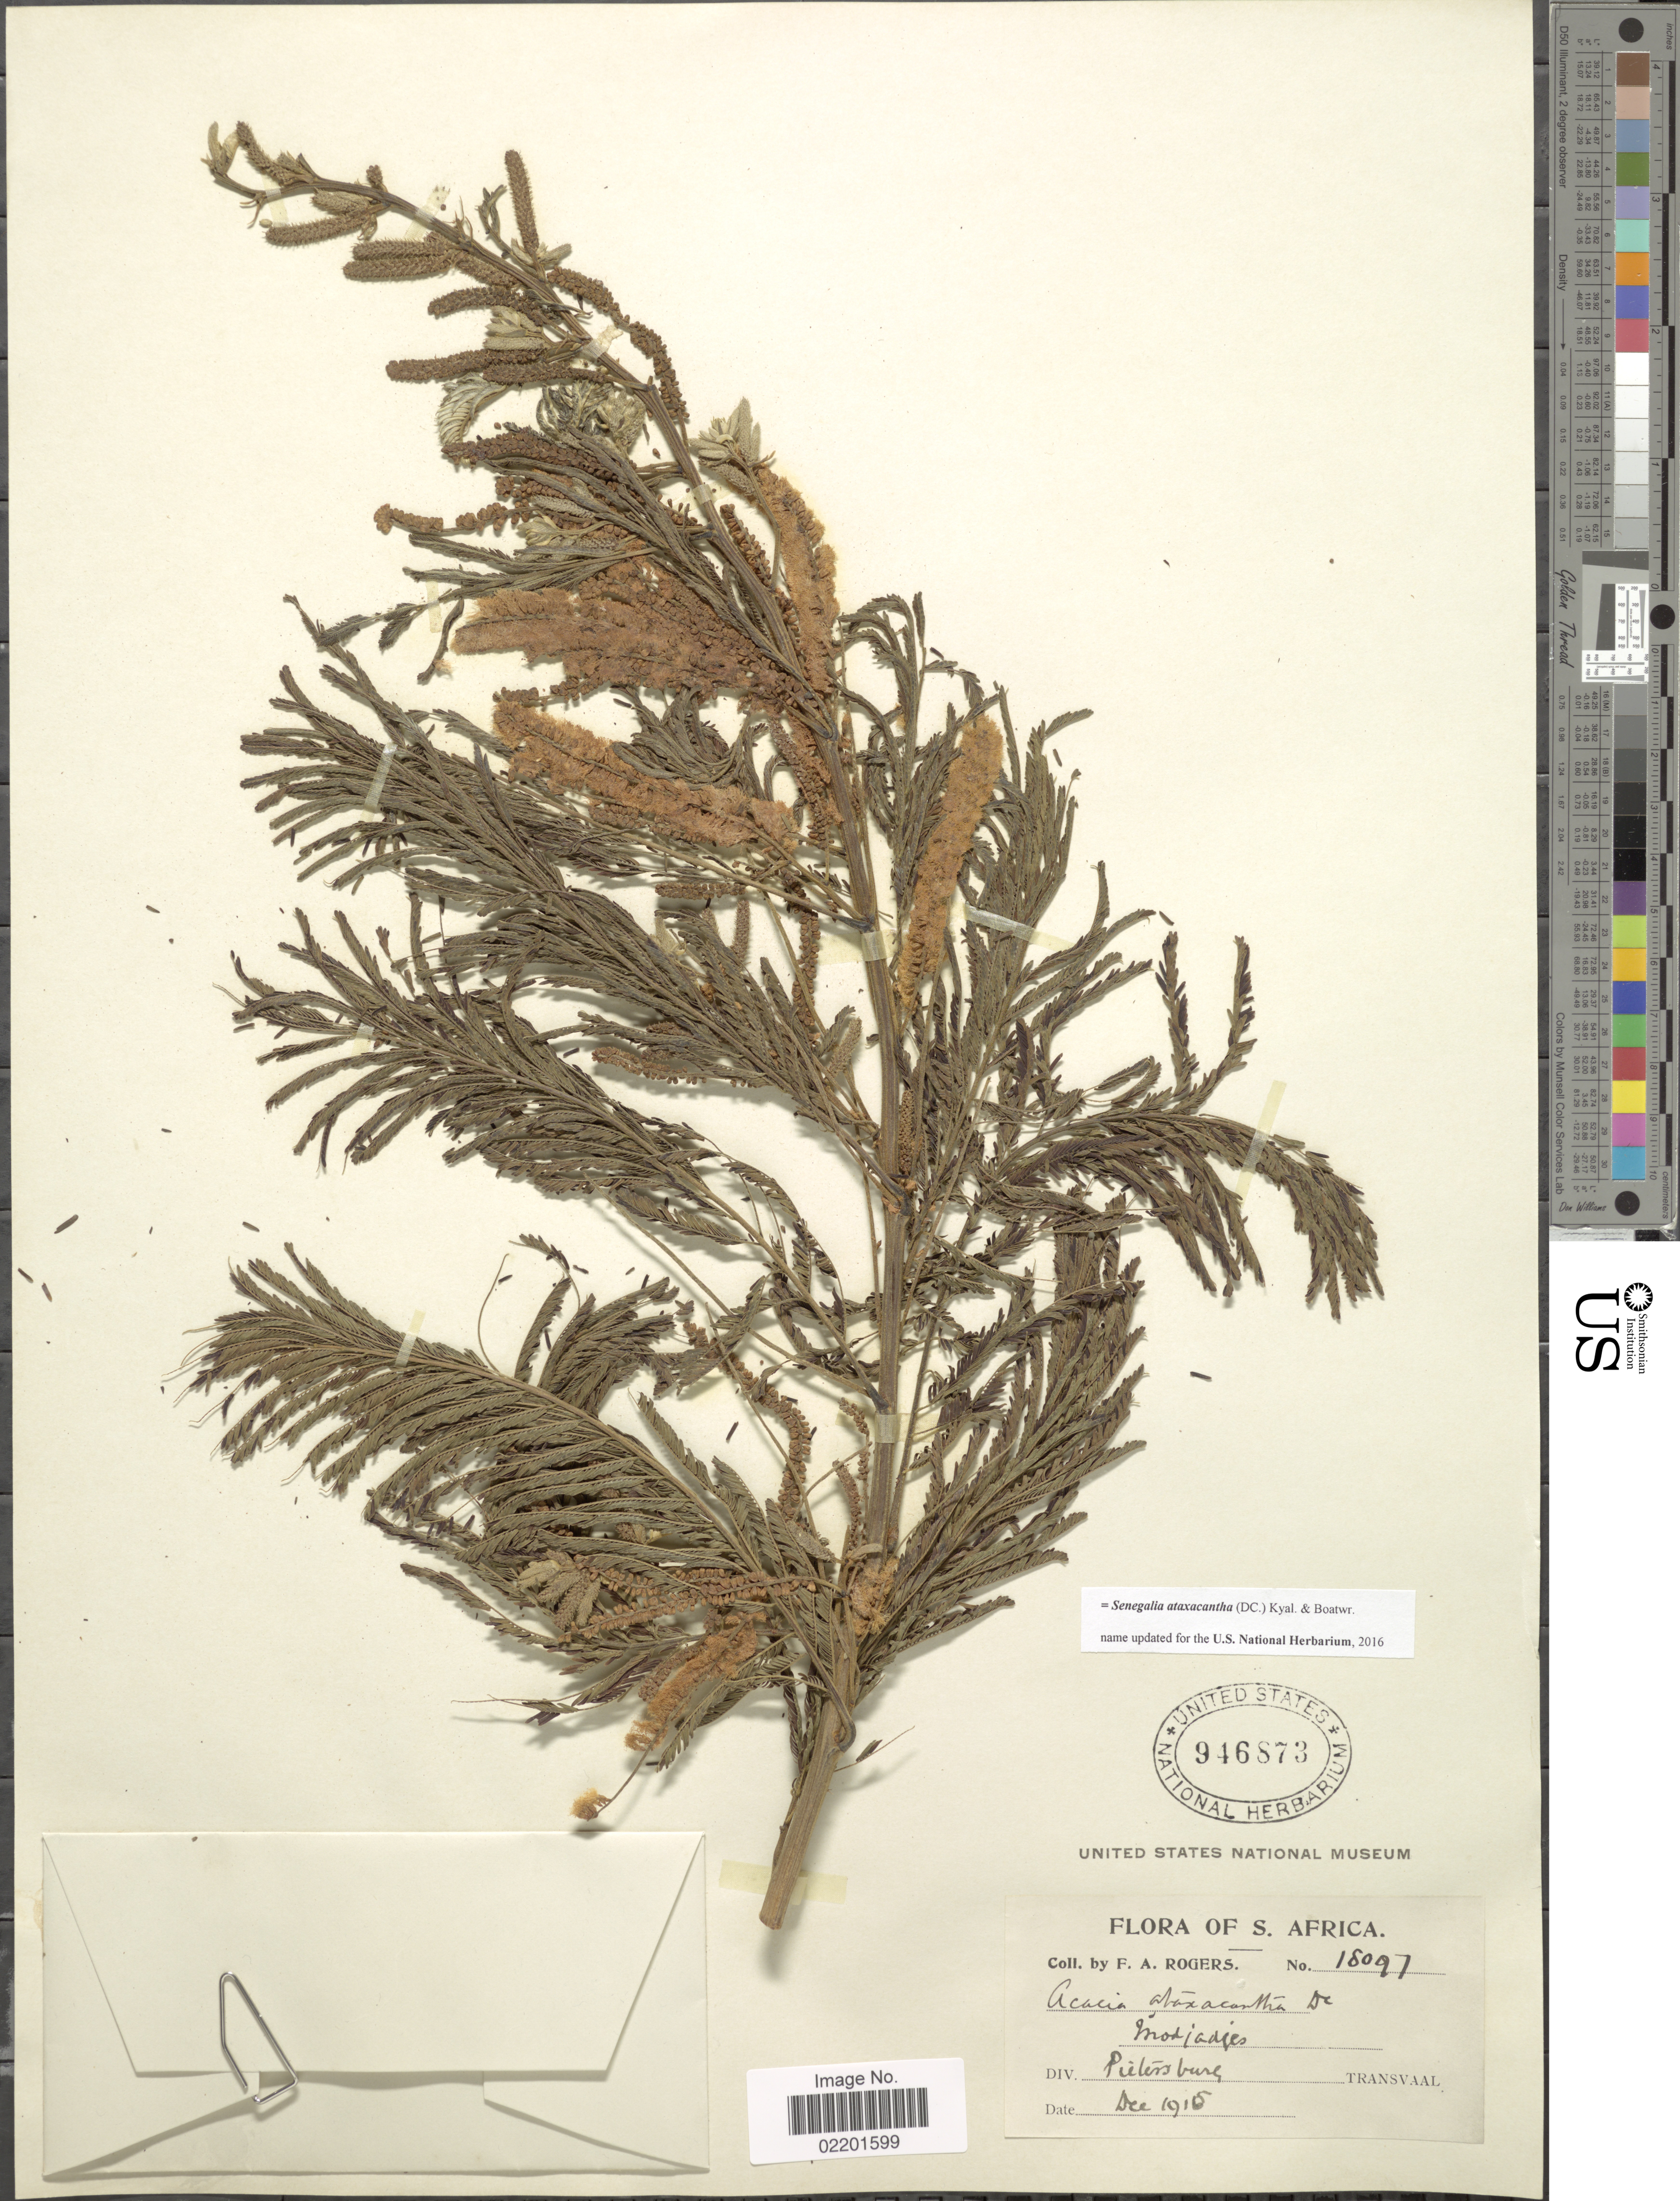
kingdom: Plantae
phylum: Tracheophyta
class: Magnoliopsida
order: Fabales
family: Fabaceae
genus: Senegalia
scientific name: Senegalia ataxacantha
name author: (DC.) Kyal. & Boatwr.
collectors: F. A. Rogers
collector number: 18097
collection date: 1915-12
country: South Africa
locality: Div. Pietrsburg, Transvaal, S. Africa.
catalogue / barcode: US 946873